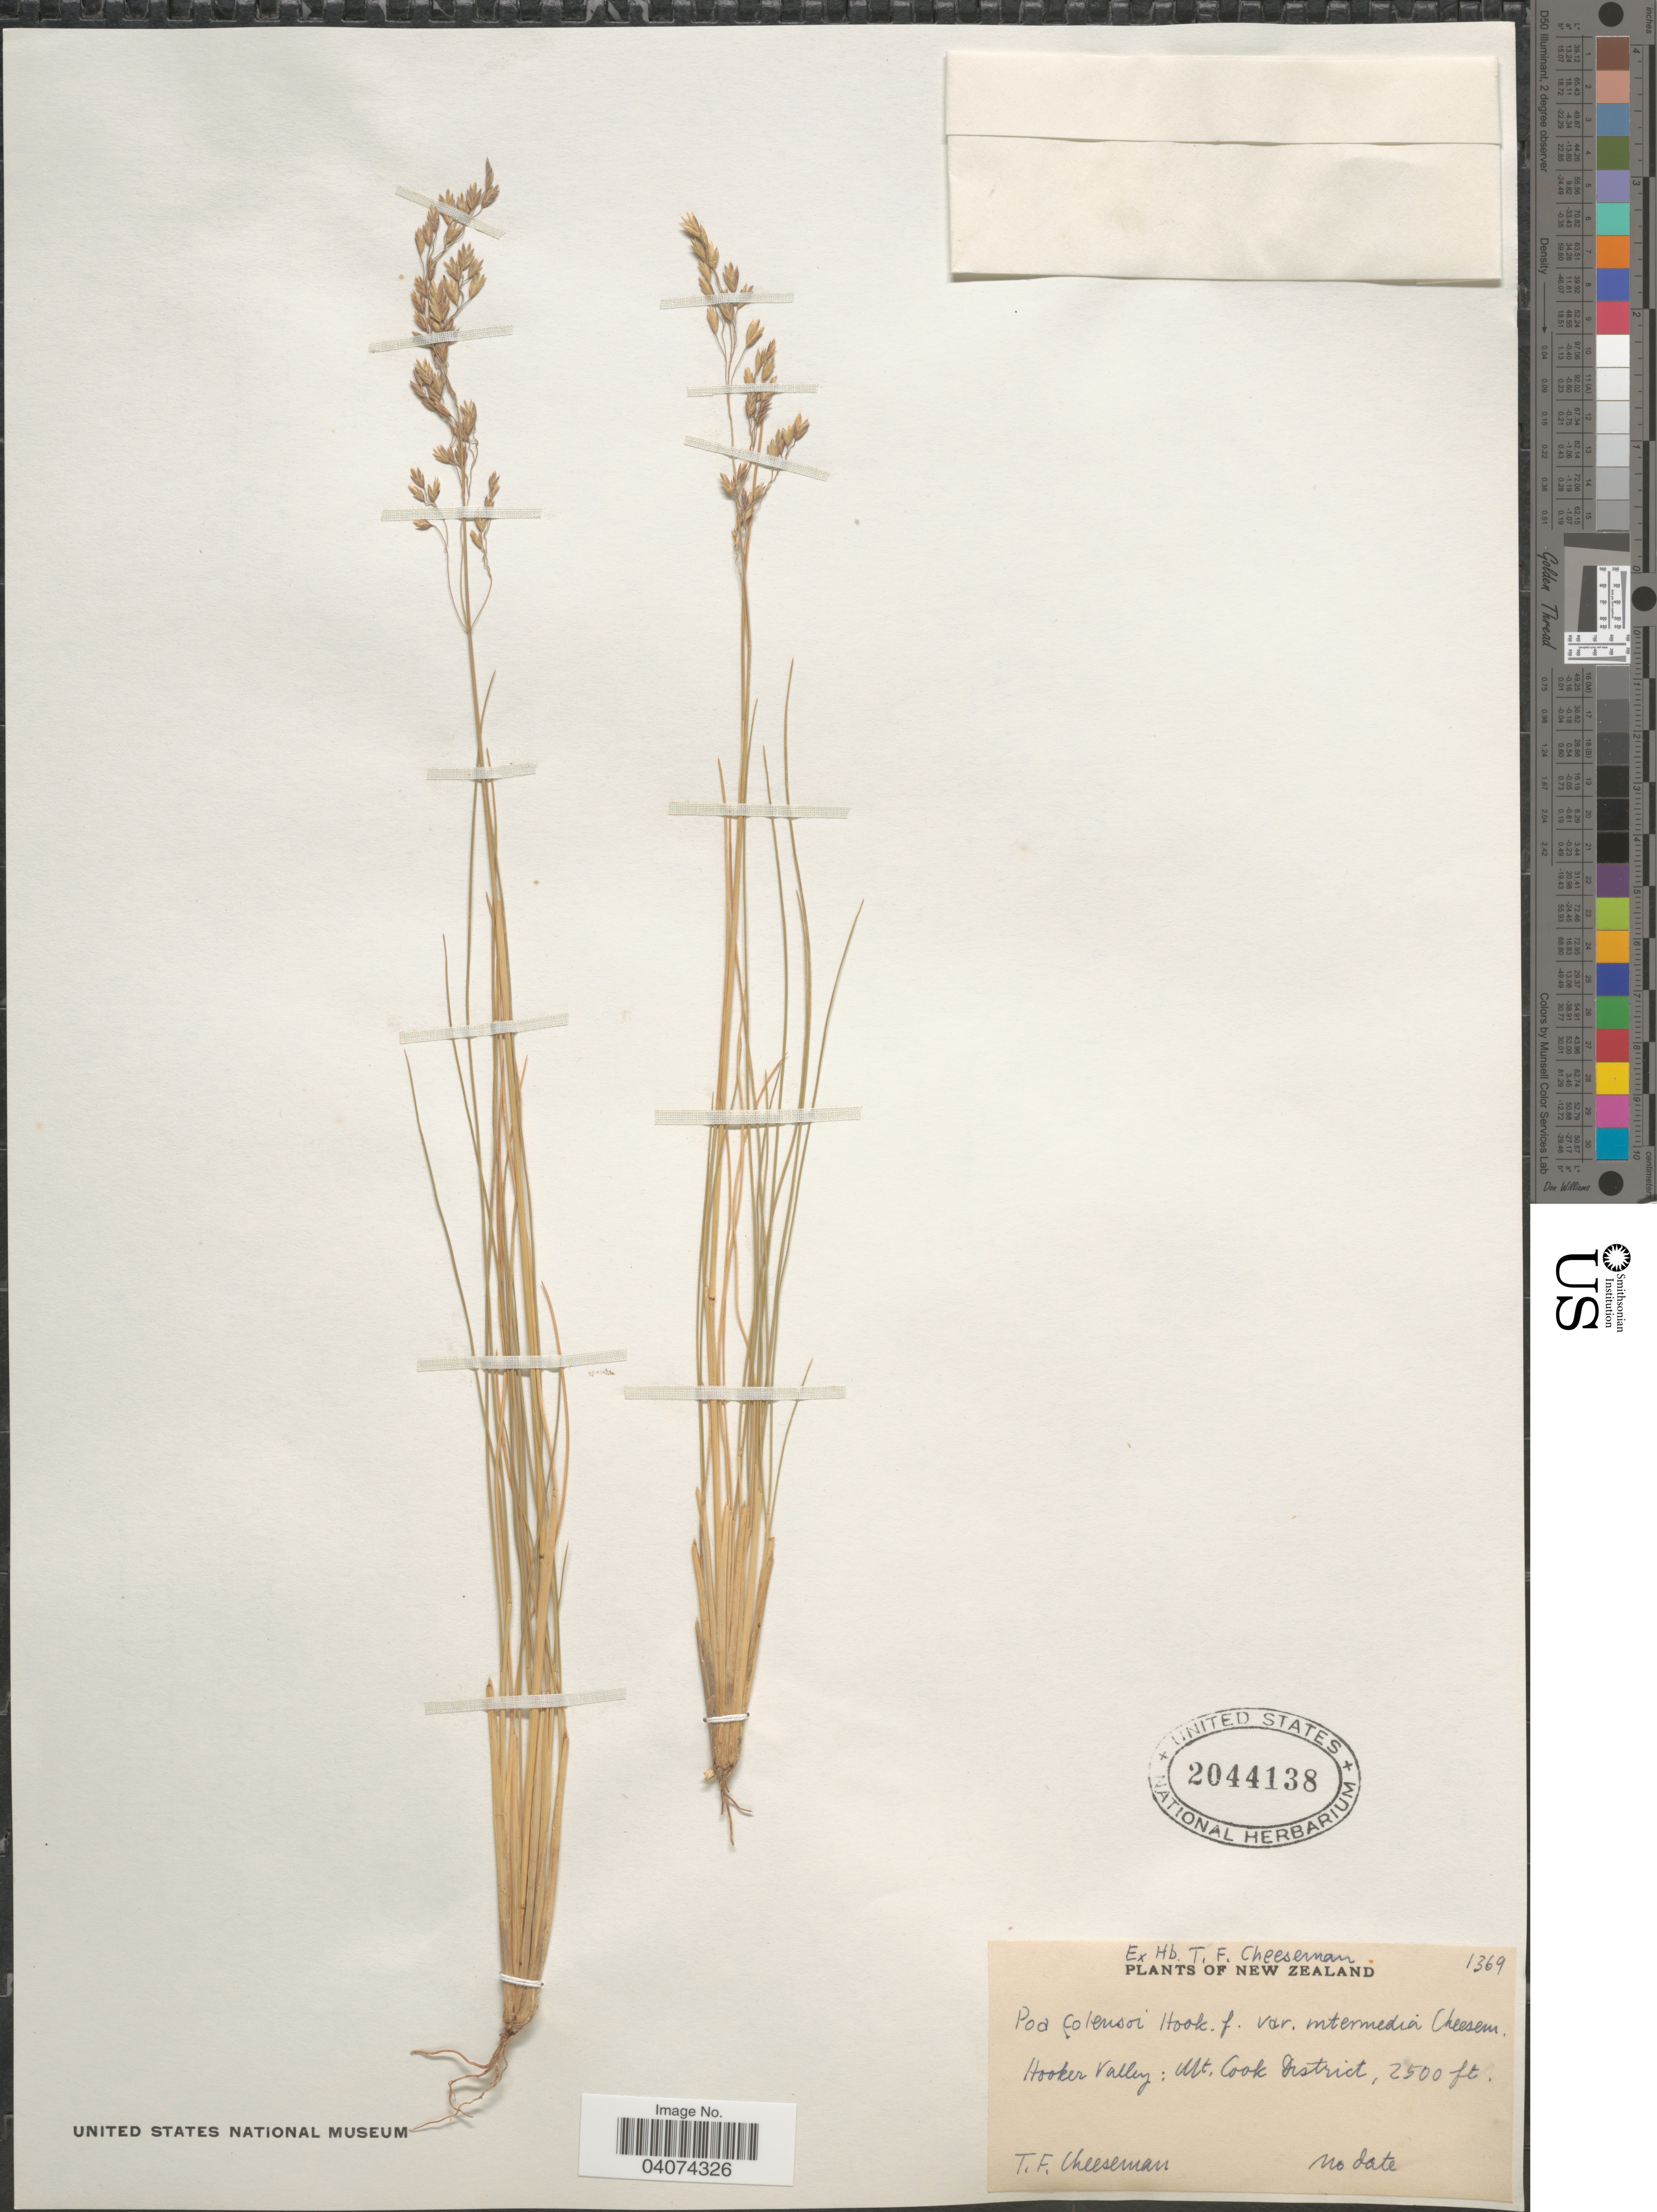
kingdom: Plantae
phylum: Tracheophyta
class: Liliopsida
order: Poales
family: Poaceae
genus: Poa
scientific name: Poa colensoi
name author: Hook. f.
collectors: T. F. Cheeseman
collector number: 1369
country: New Zealand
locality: Hooker Valley : Mt. Cook District.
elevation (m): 762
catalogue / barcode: US 2044138